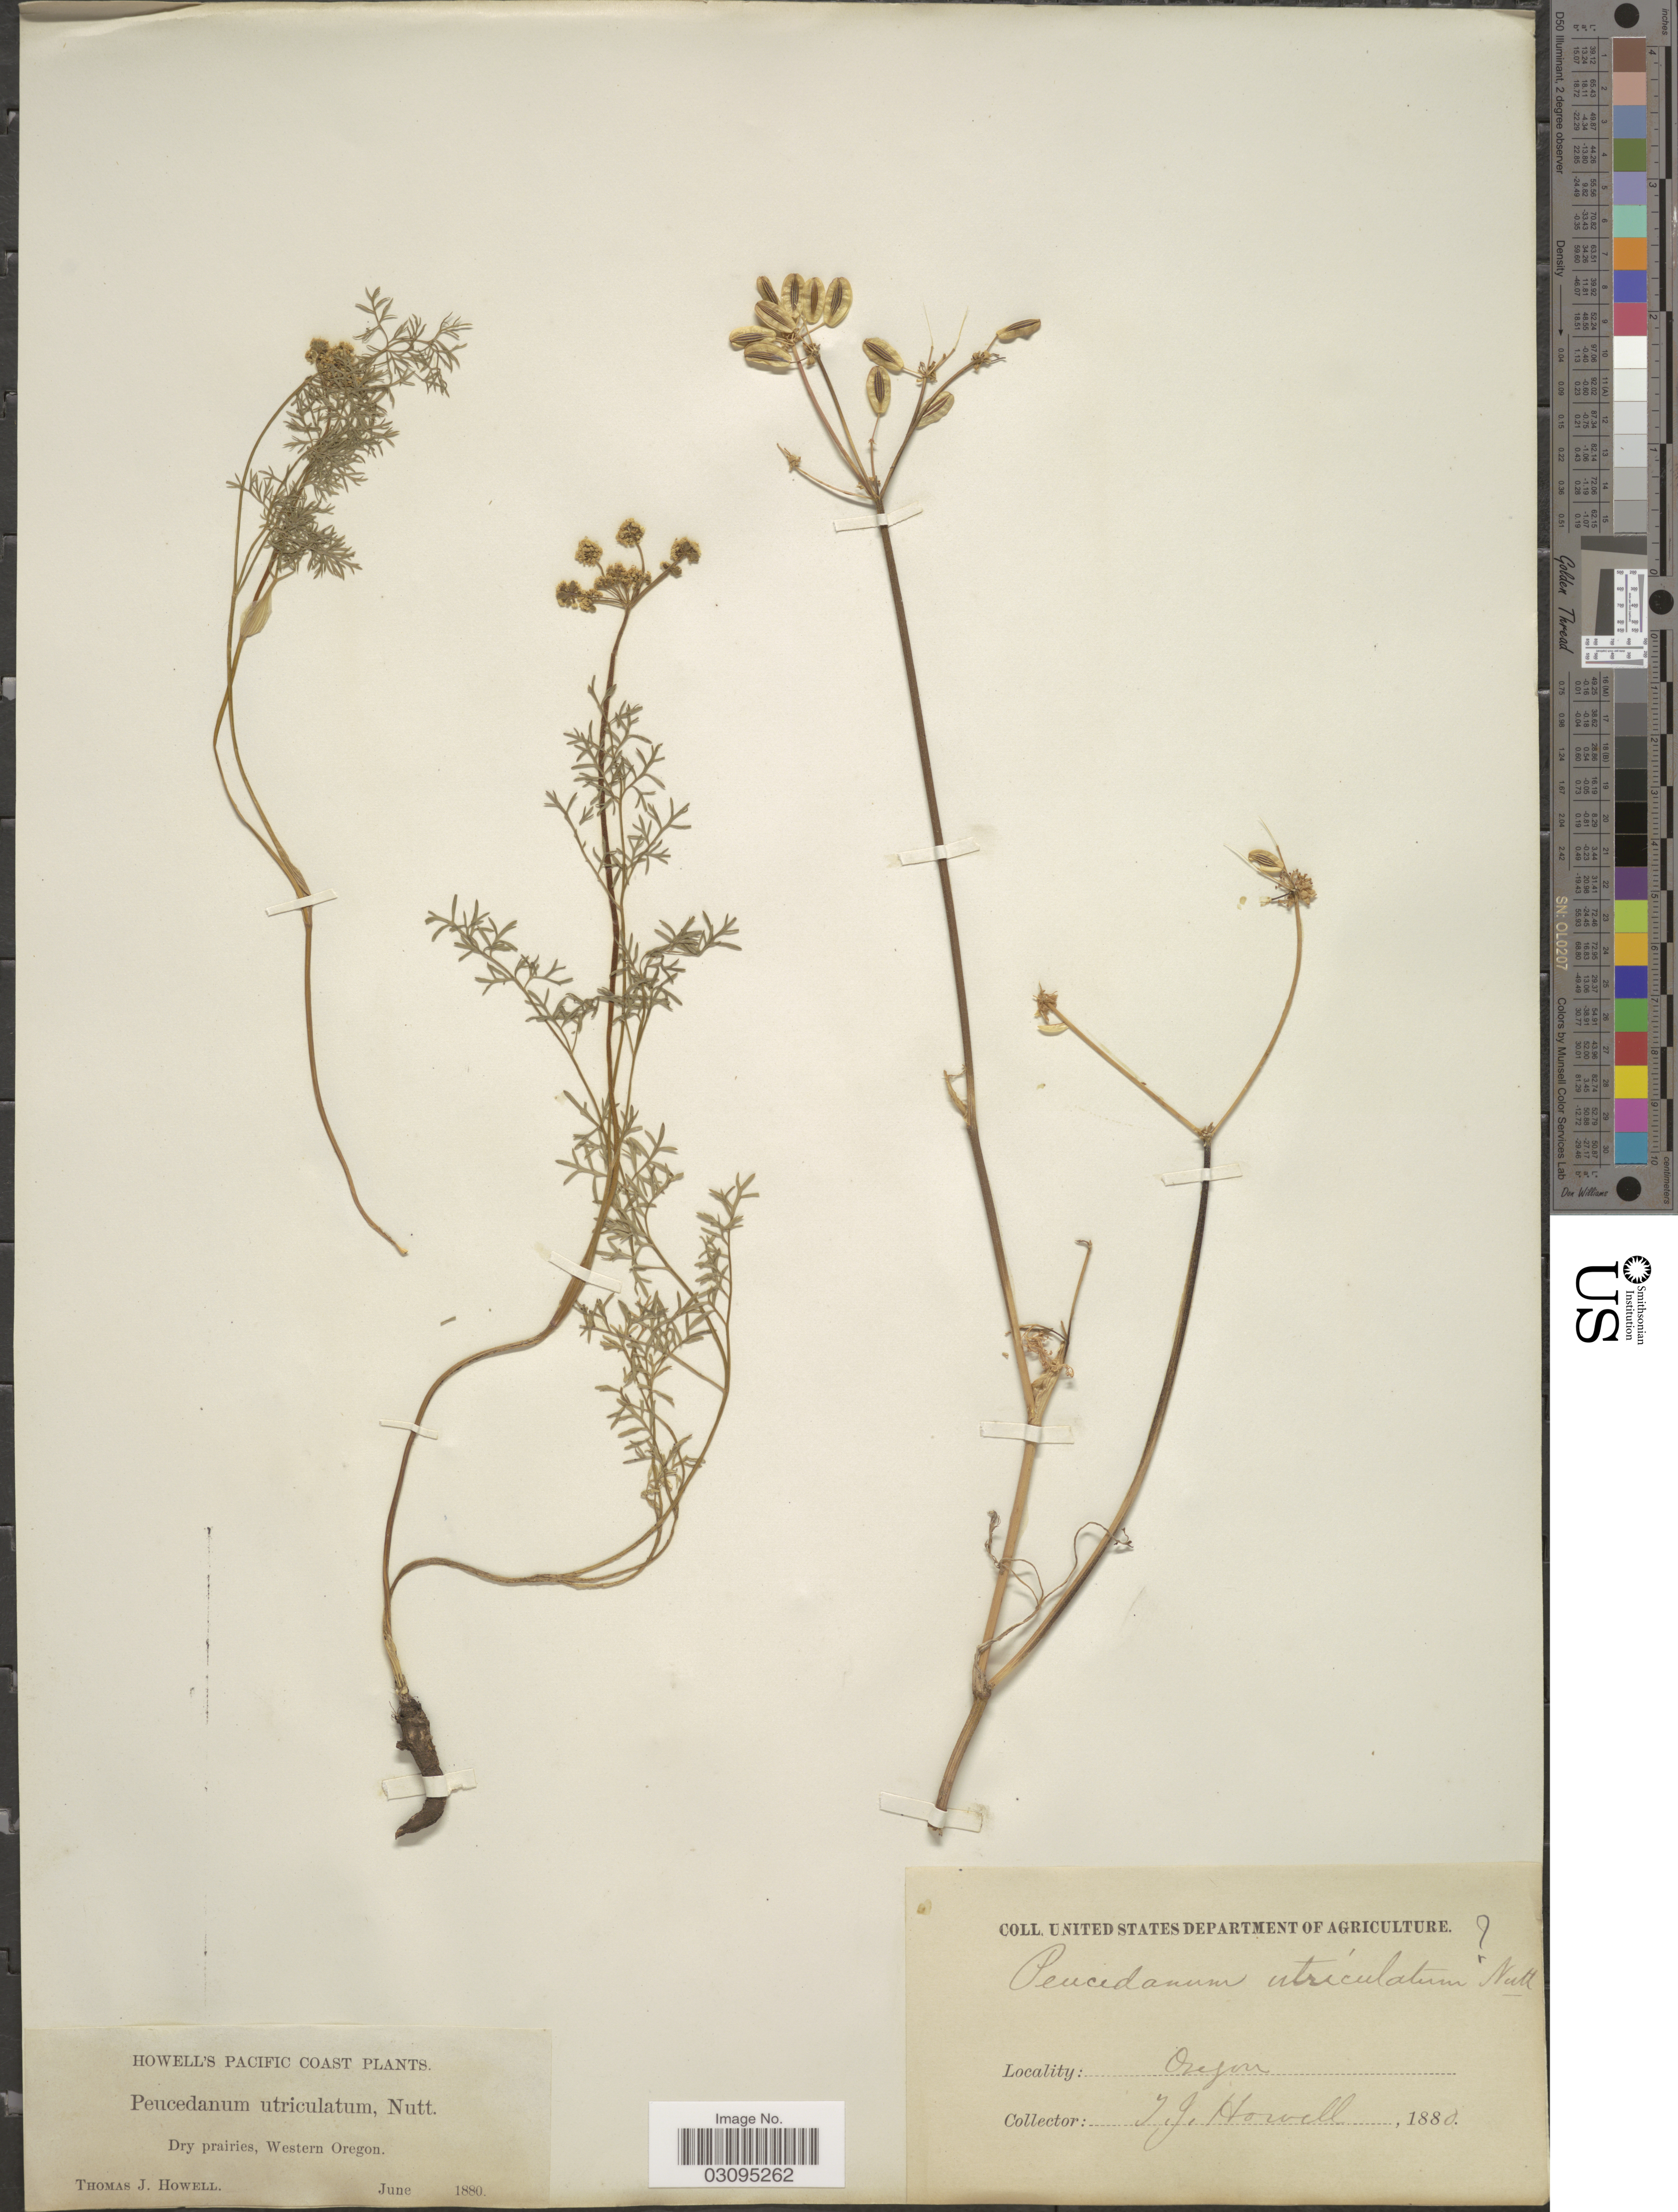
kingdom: Plantae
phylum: Tracheophyta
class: Magnoliopsida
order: Apiales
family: Apiaceae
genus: Lomatium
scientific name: Lomatium utriculatum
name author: (Nutt. ex Torr. & A. Gray) J.M. Coult. & Rose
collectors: T. J. Howell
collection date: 1880-06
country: United States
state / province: Oregon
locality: Pacific Coast, Western Oregon.